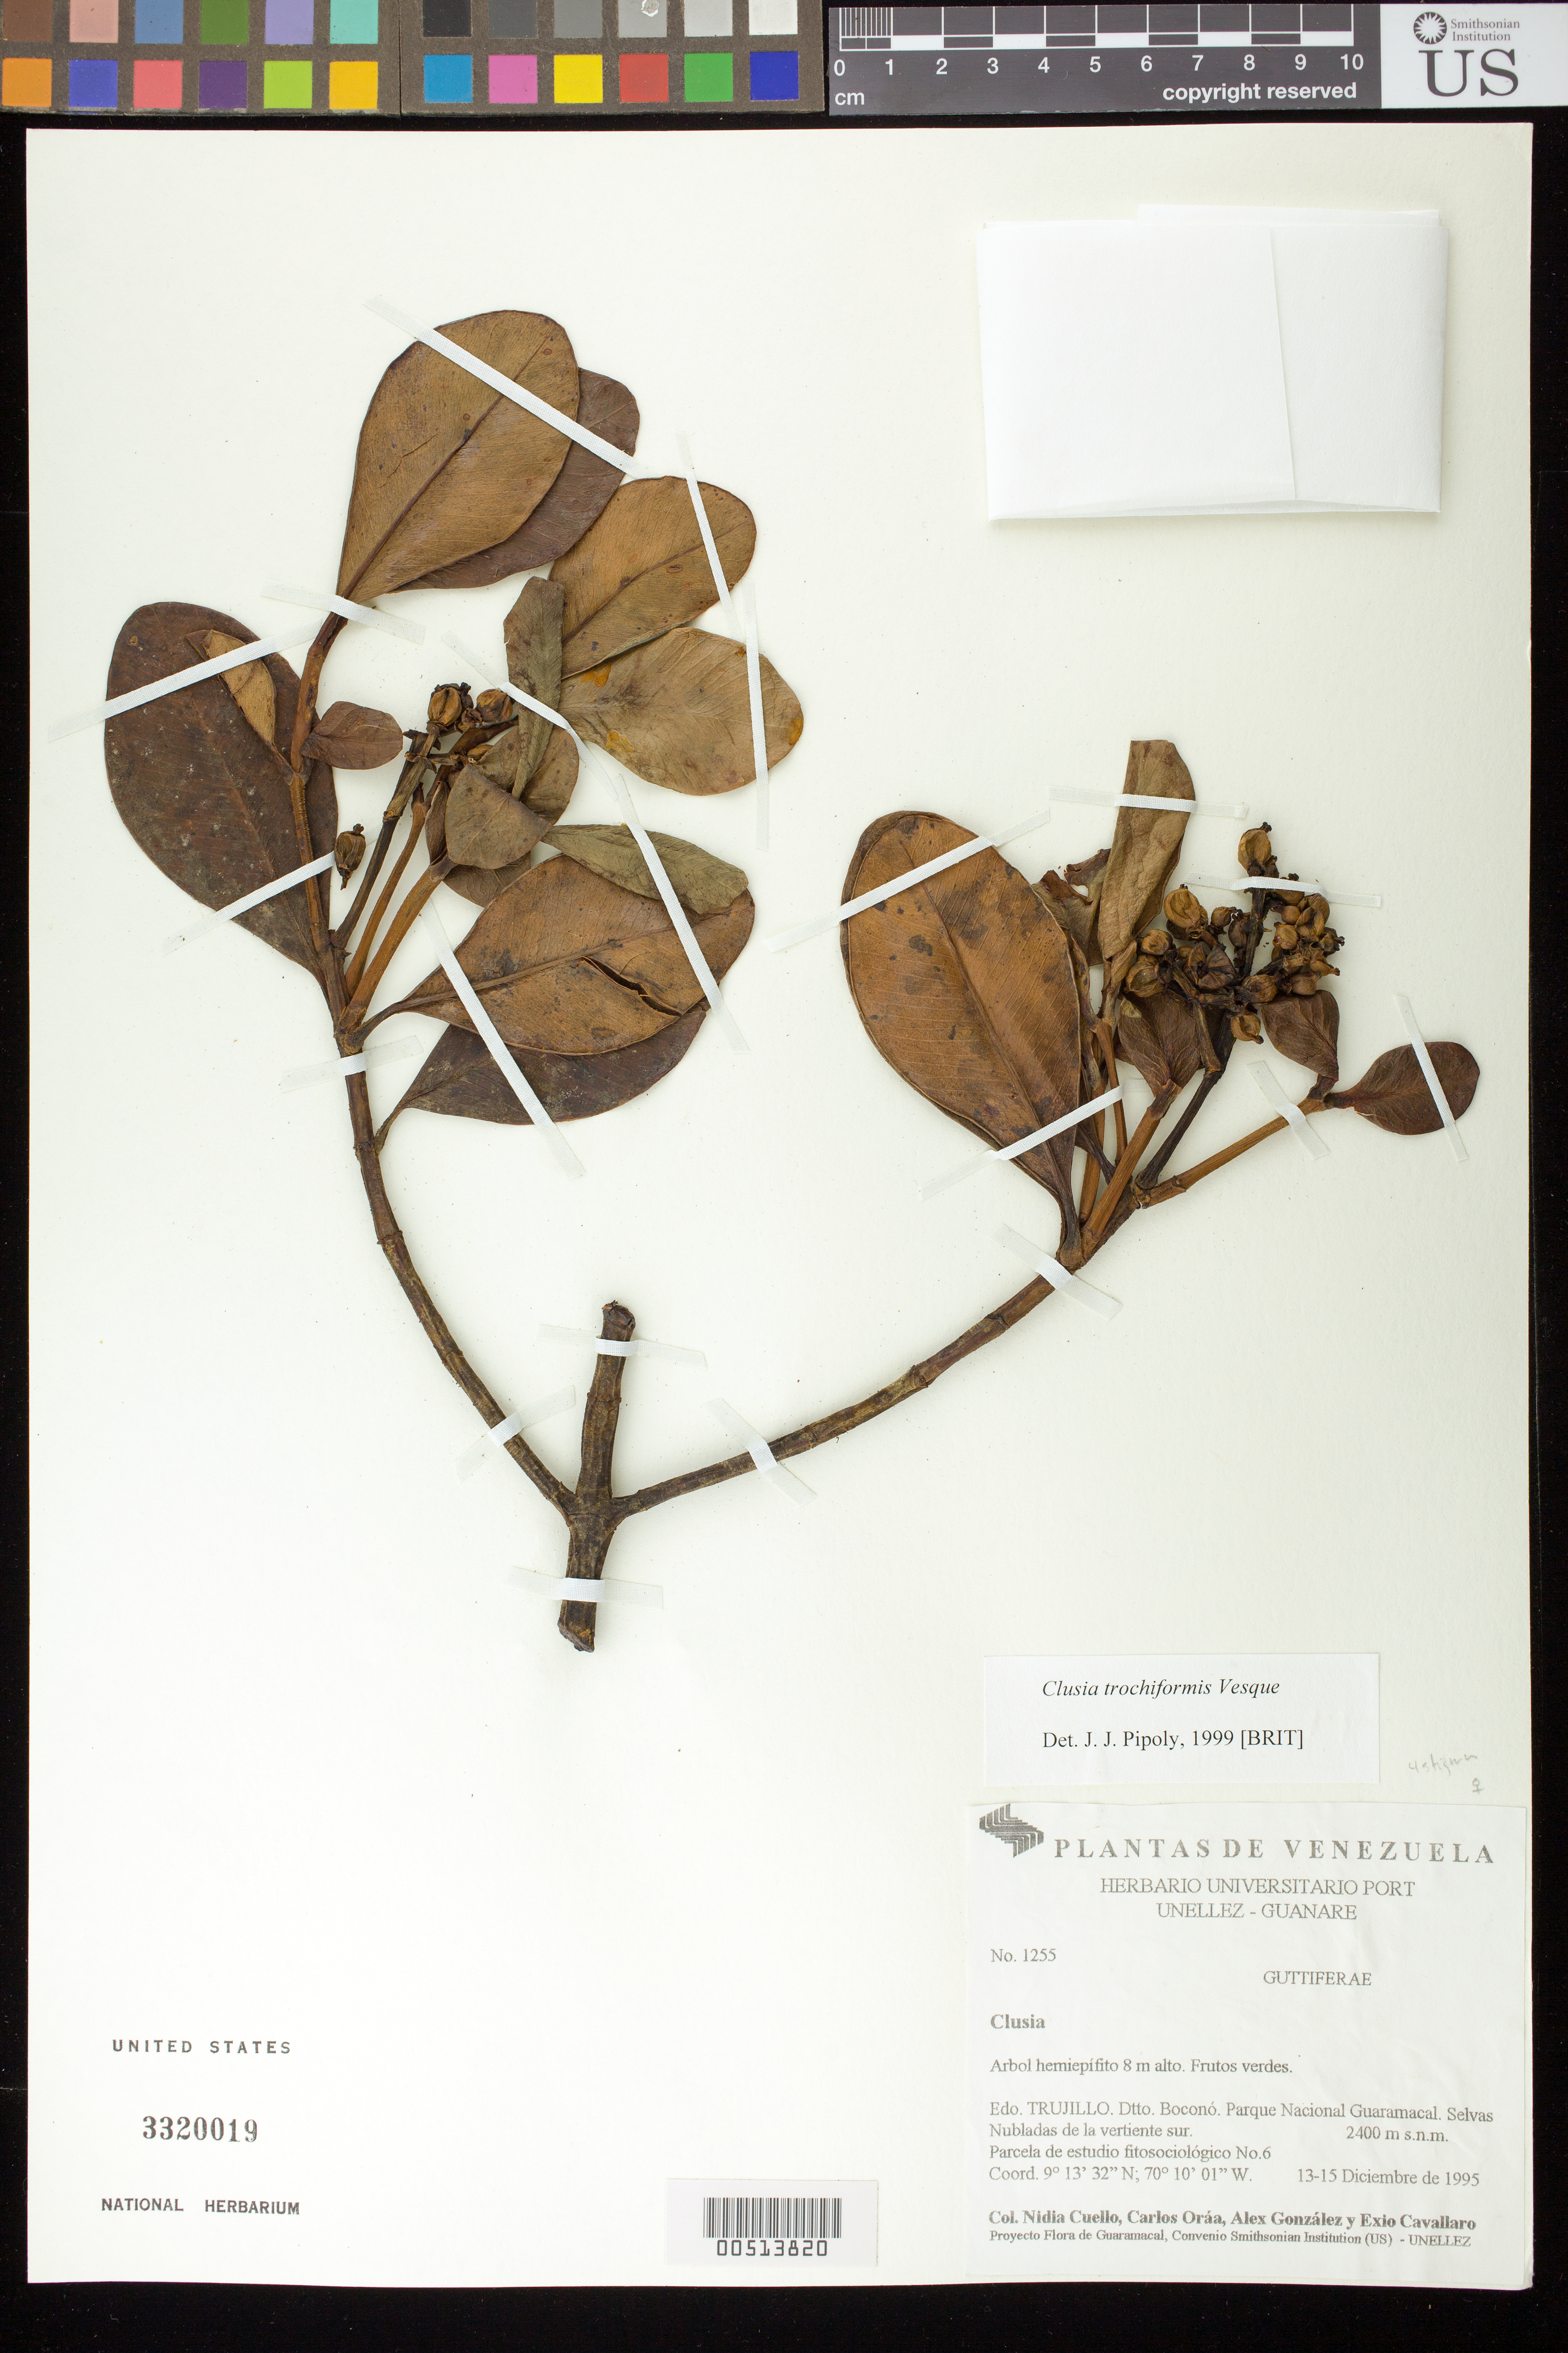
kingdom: Plantae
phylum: Tracheophyta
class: Magnoliopsida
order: Malpighiales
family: Clusiaceae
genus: Clusia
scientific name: Clusia trochiformis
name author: Vesque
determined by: Pipoly, J. J., III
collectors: N. L. Cuello, C. Oráa, A. Gonzáles & E. Cavallaro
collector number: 1255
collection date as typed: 13 Dec 1995 to 15 Dec 1995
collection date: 1995-12-13/1995-12-15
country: Venezuela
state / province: Trujillo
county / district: Boconó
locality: Parque Nacional Guaramacal, vertiente S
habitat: Selvas nubladas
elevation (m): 2400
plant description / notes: A, BRIT, MO, PORT, US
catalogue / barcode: US 3320019